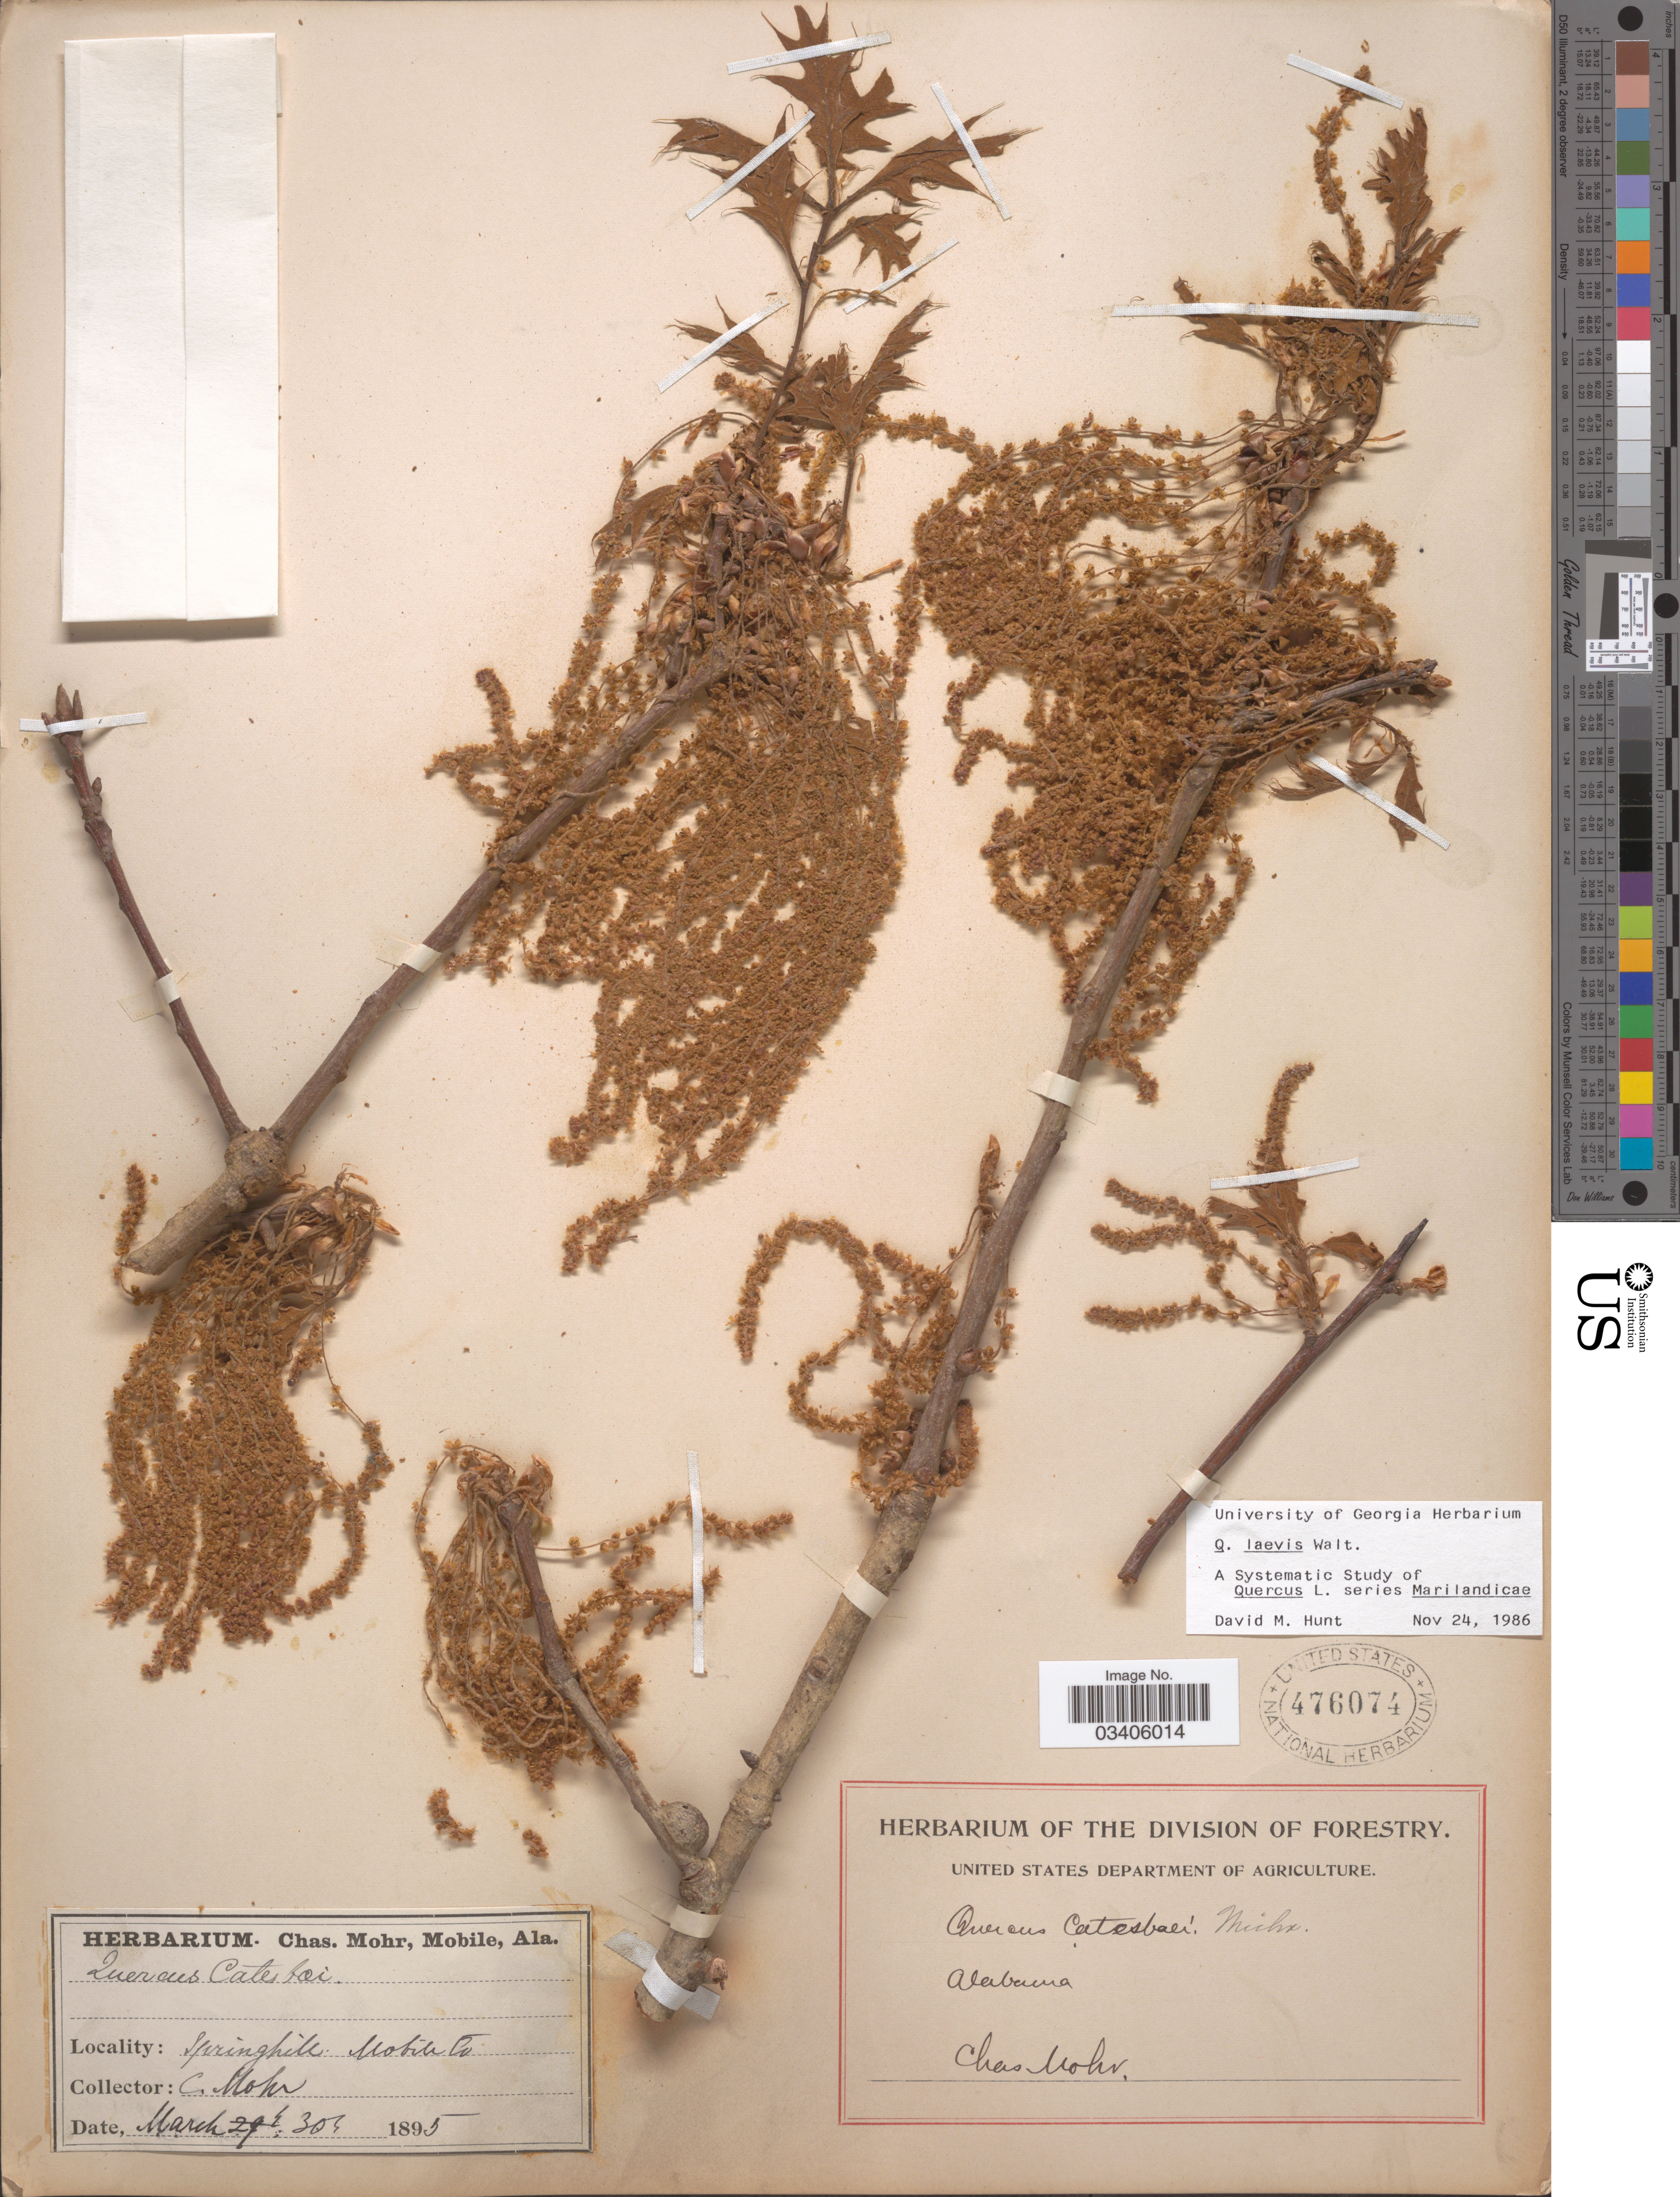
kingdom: Plantae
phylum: Tracheophyta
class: Magnoliopsida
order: Fagales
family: Fagaceae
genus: Quercus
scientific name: Quercus laevis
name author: Walter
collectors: Mohr, C. T. (herbarium)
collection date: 1895-03-30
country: United States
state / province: Alabama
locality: Springhill. Mobile Co.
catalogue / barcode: US 476074